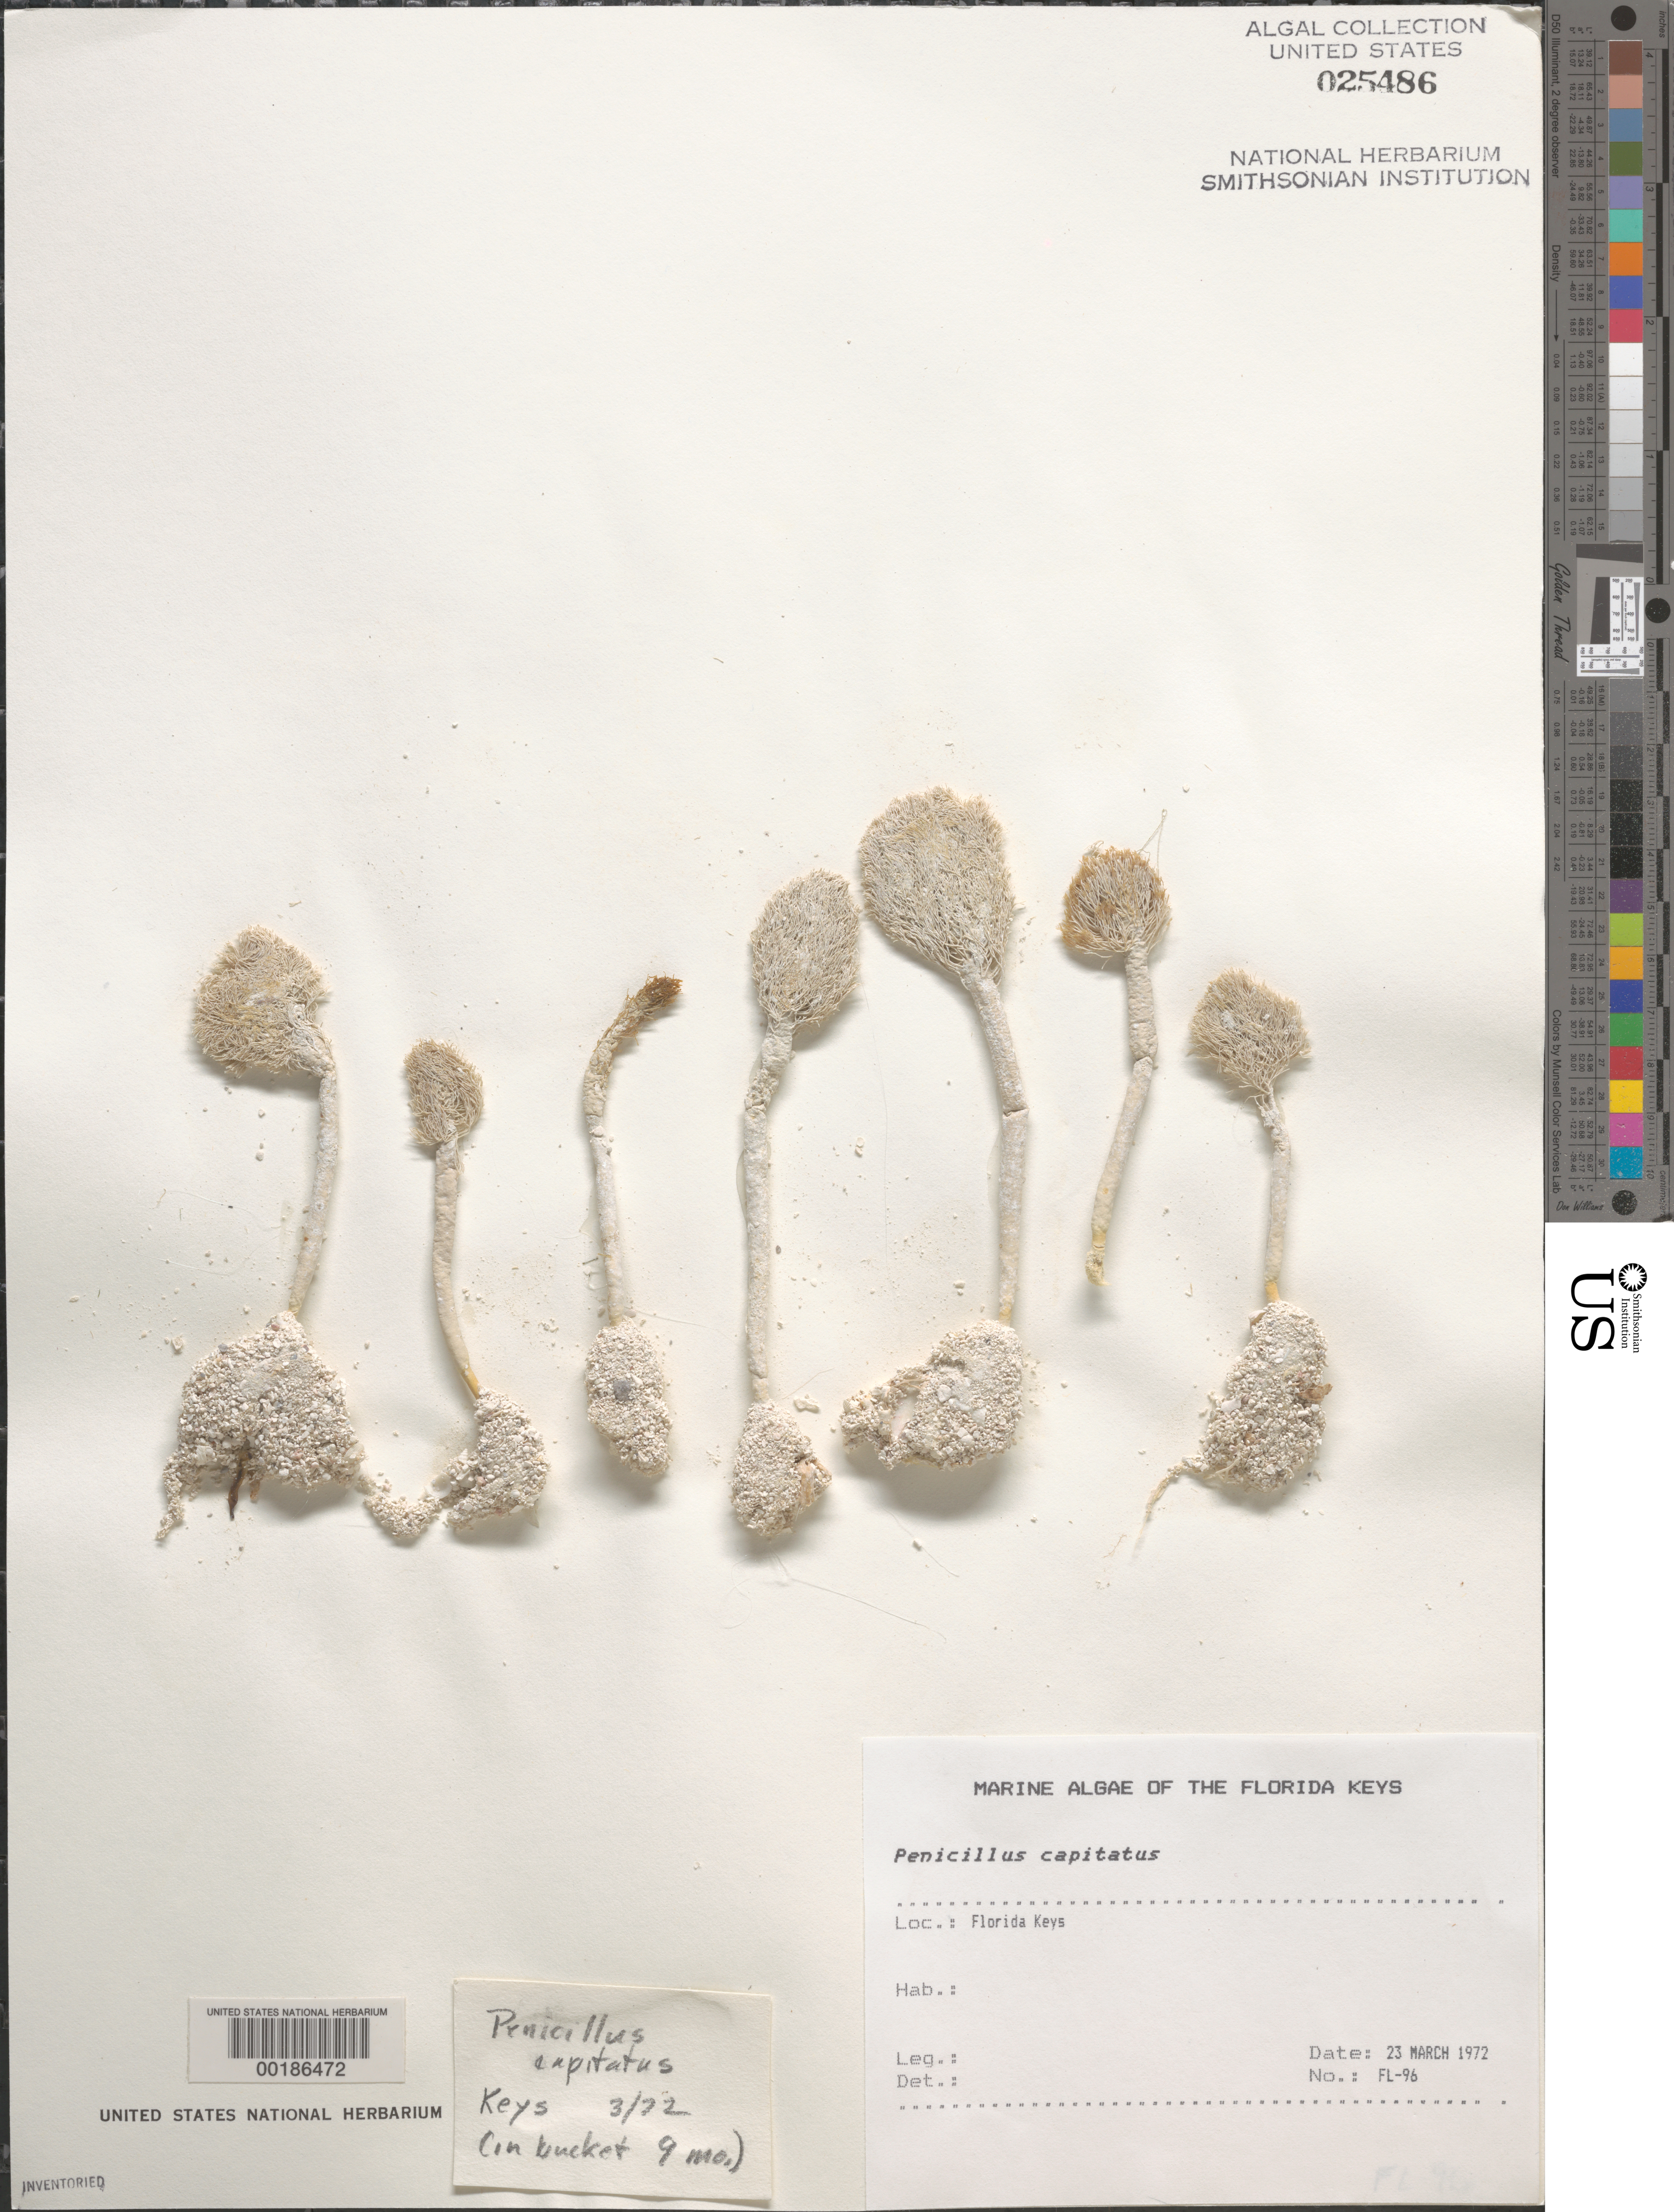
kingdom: Plantae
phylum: Chlorophyta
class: Ulvophyceae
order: Bryopsidales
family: Udoteaceae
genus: Penicillus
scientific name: Penicillus capitatus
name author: Lam.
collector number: FL-96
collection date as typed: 23 Mar 1972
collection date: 1972-03-23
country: United States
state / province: Florida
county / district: Monroe County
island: Florida Keys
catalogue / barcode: US 25486